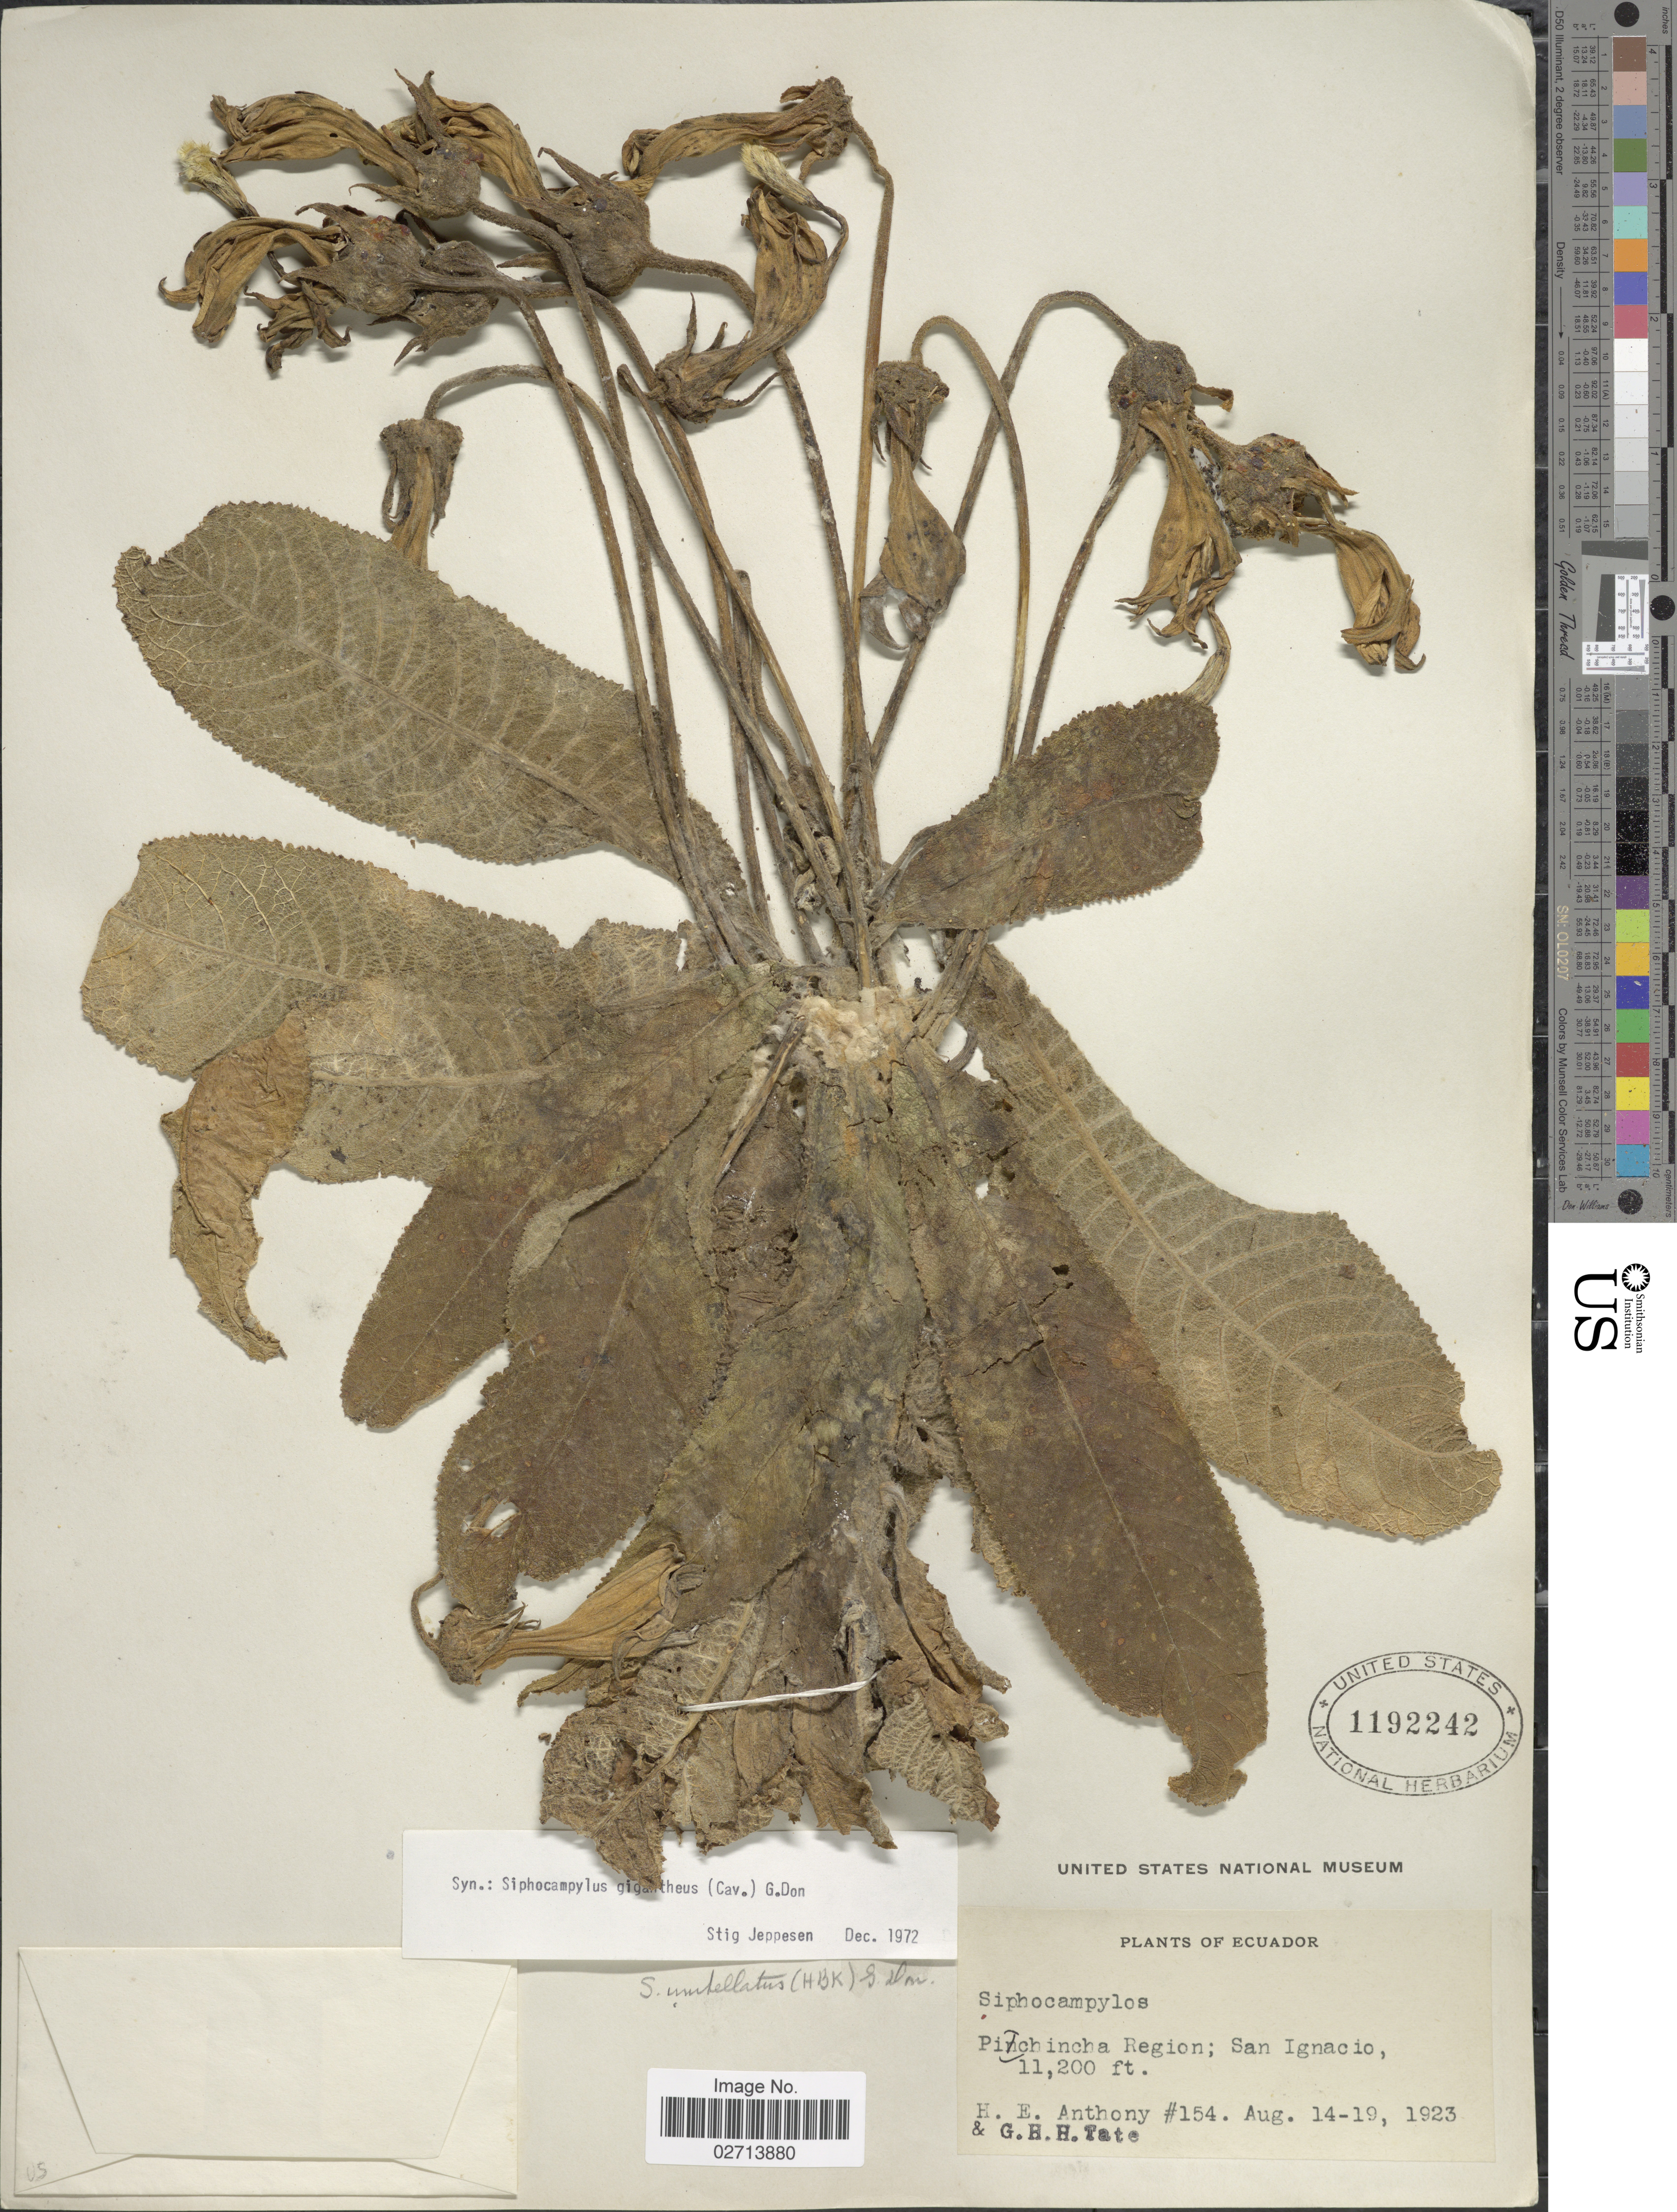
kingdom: Plantae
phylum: Tracheophyta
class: Magnoliopsida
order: Asterales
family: Campanulaceae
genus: Siphocampylus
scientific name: Siphocampylus giganteus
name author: (Cav.) G. Don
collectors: H. E. Anthony & G. H. H.Tate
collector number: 154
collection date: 1923-08-14/1923-08-19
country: Ecuador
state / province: Pichincha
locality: Pichincha Region; San Ignacio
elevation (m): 3414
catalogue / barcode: US 1192242